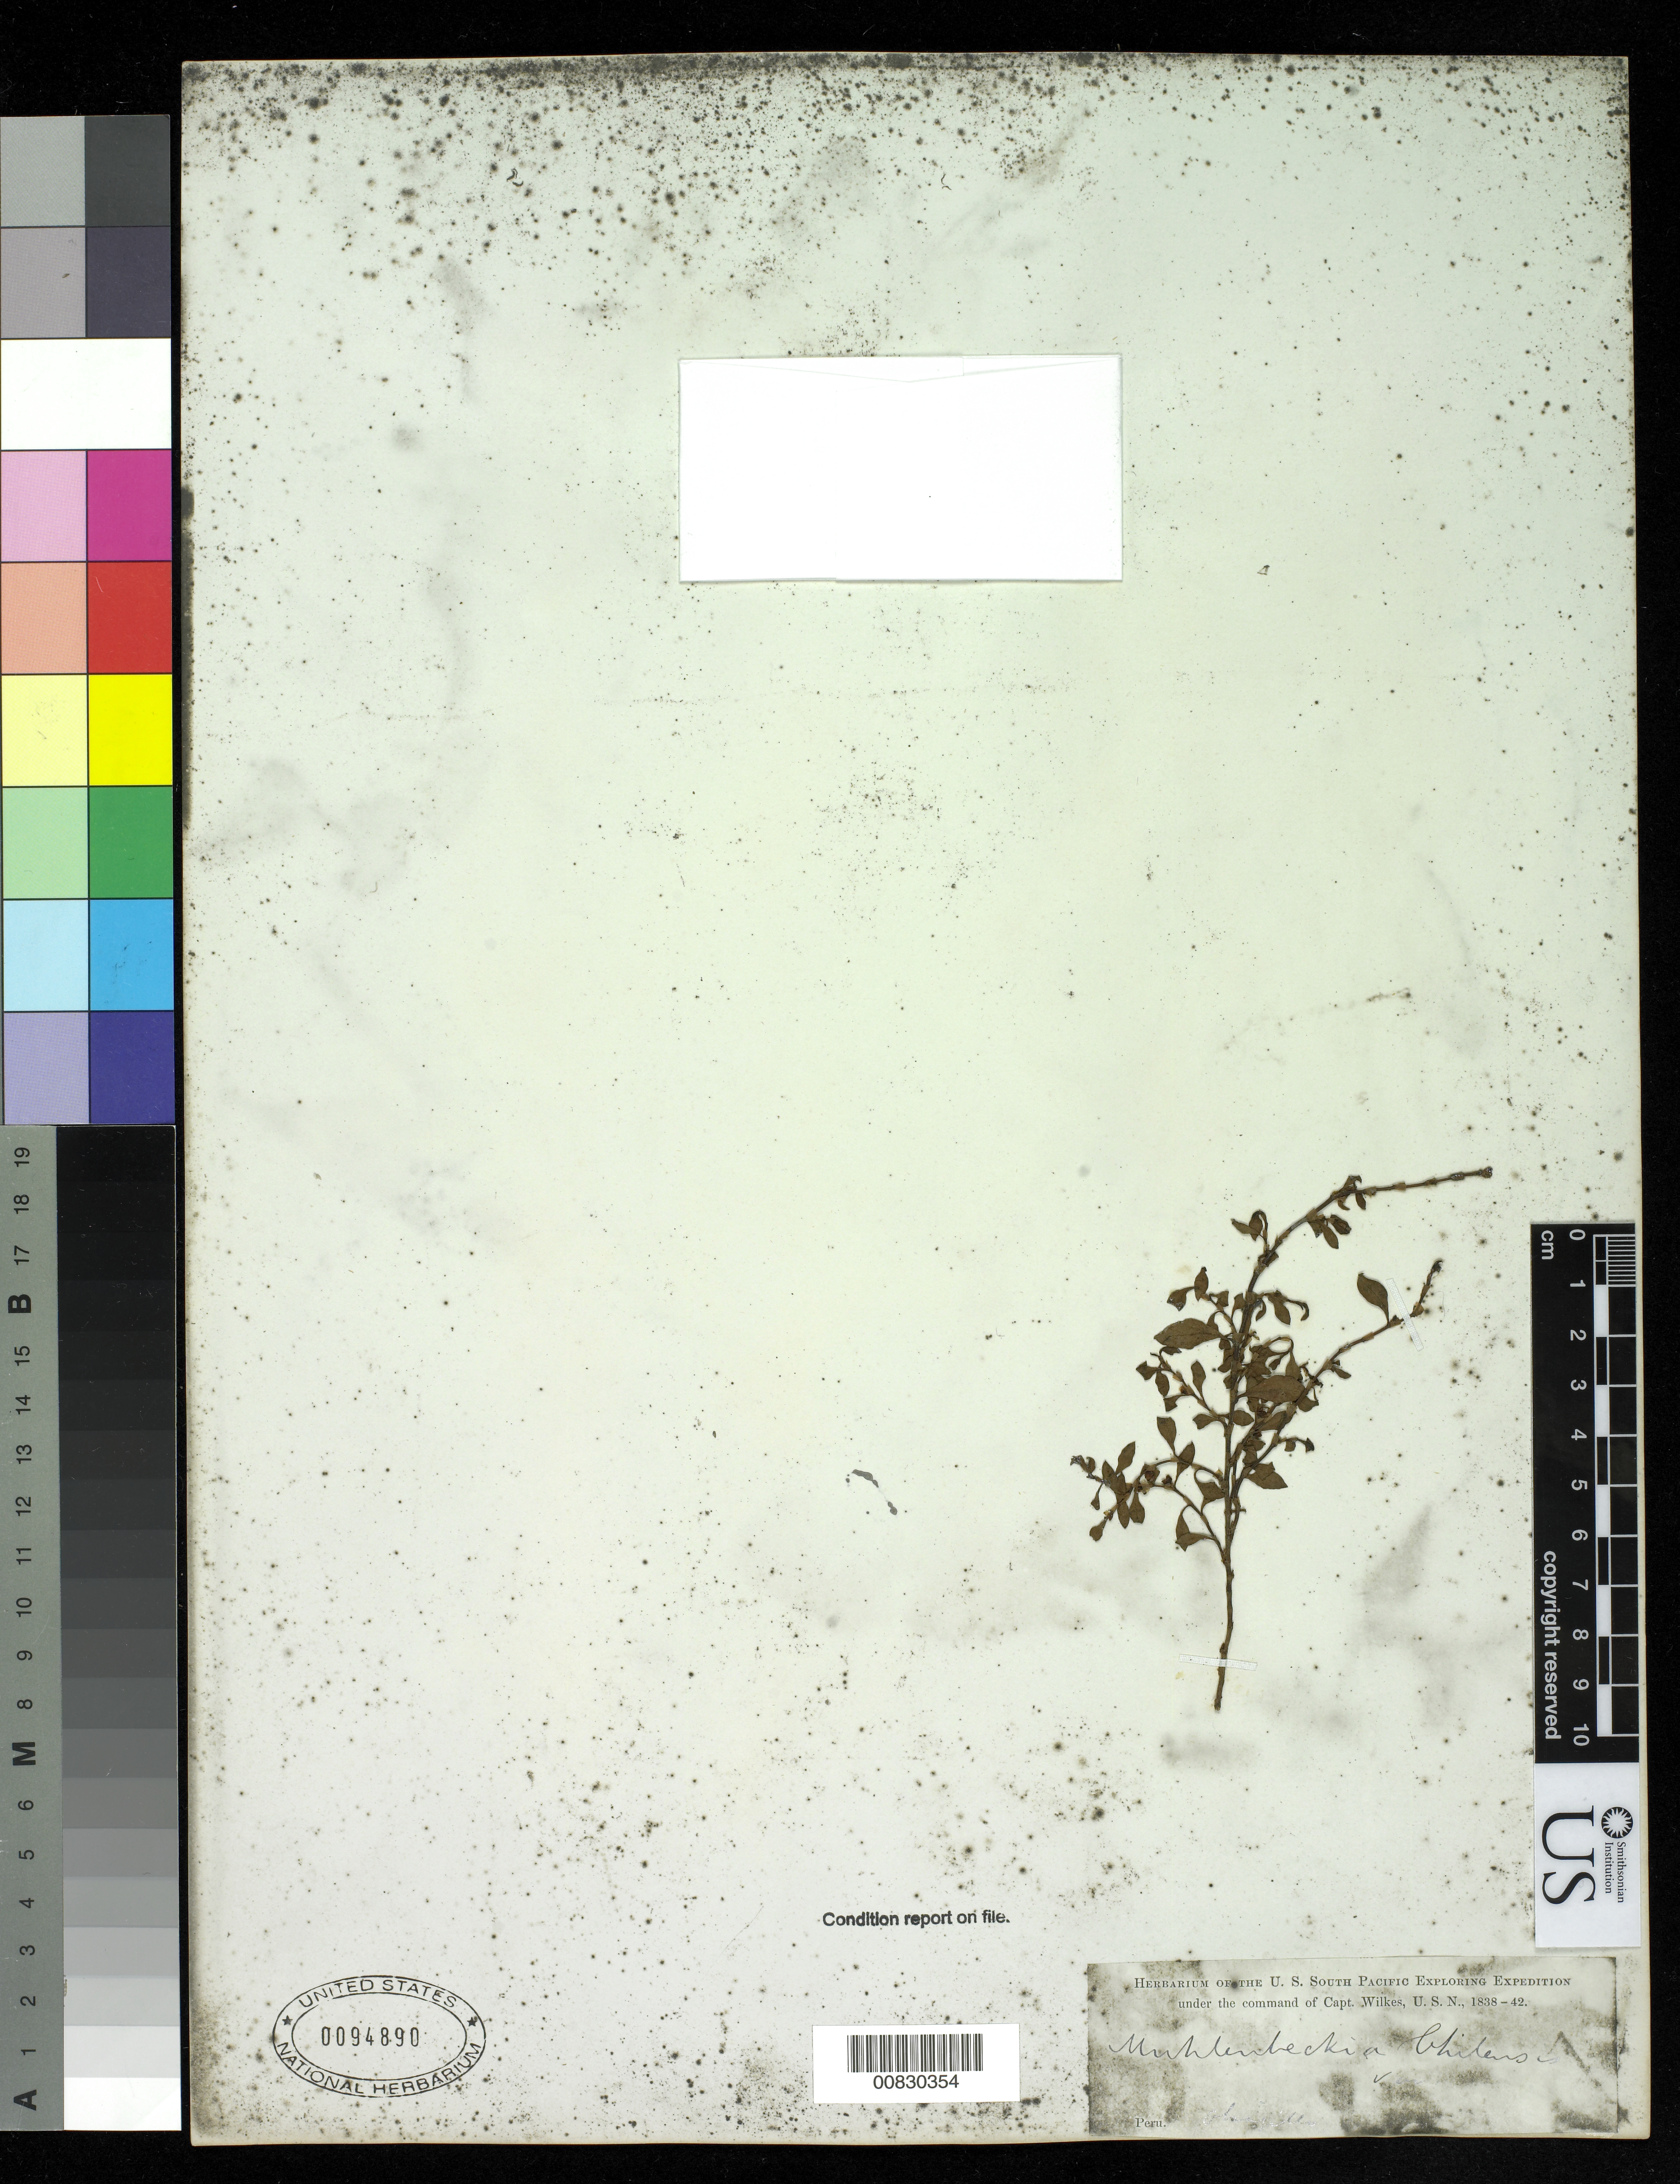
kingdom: Plantae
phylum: Tracheophyta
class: Magnoliopsida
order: Caryophyllales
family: Polygonaceae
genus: Muehlenbeckia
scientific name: Muehlenbeckia chilensis var. injucunda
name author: (Lindl.) Meisn.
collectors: Wilkes Explor. Exped.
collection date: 1838/1842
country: Peru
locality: Obrajillo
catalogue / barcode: US 94890